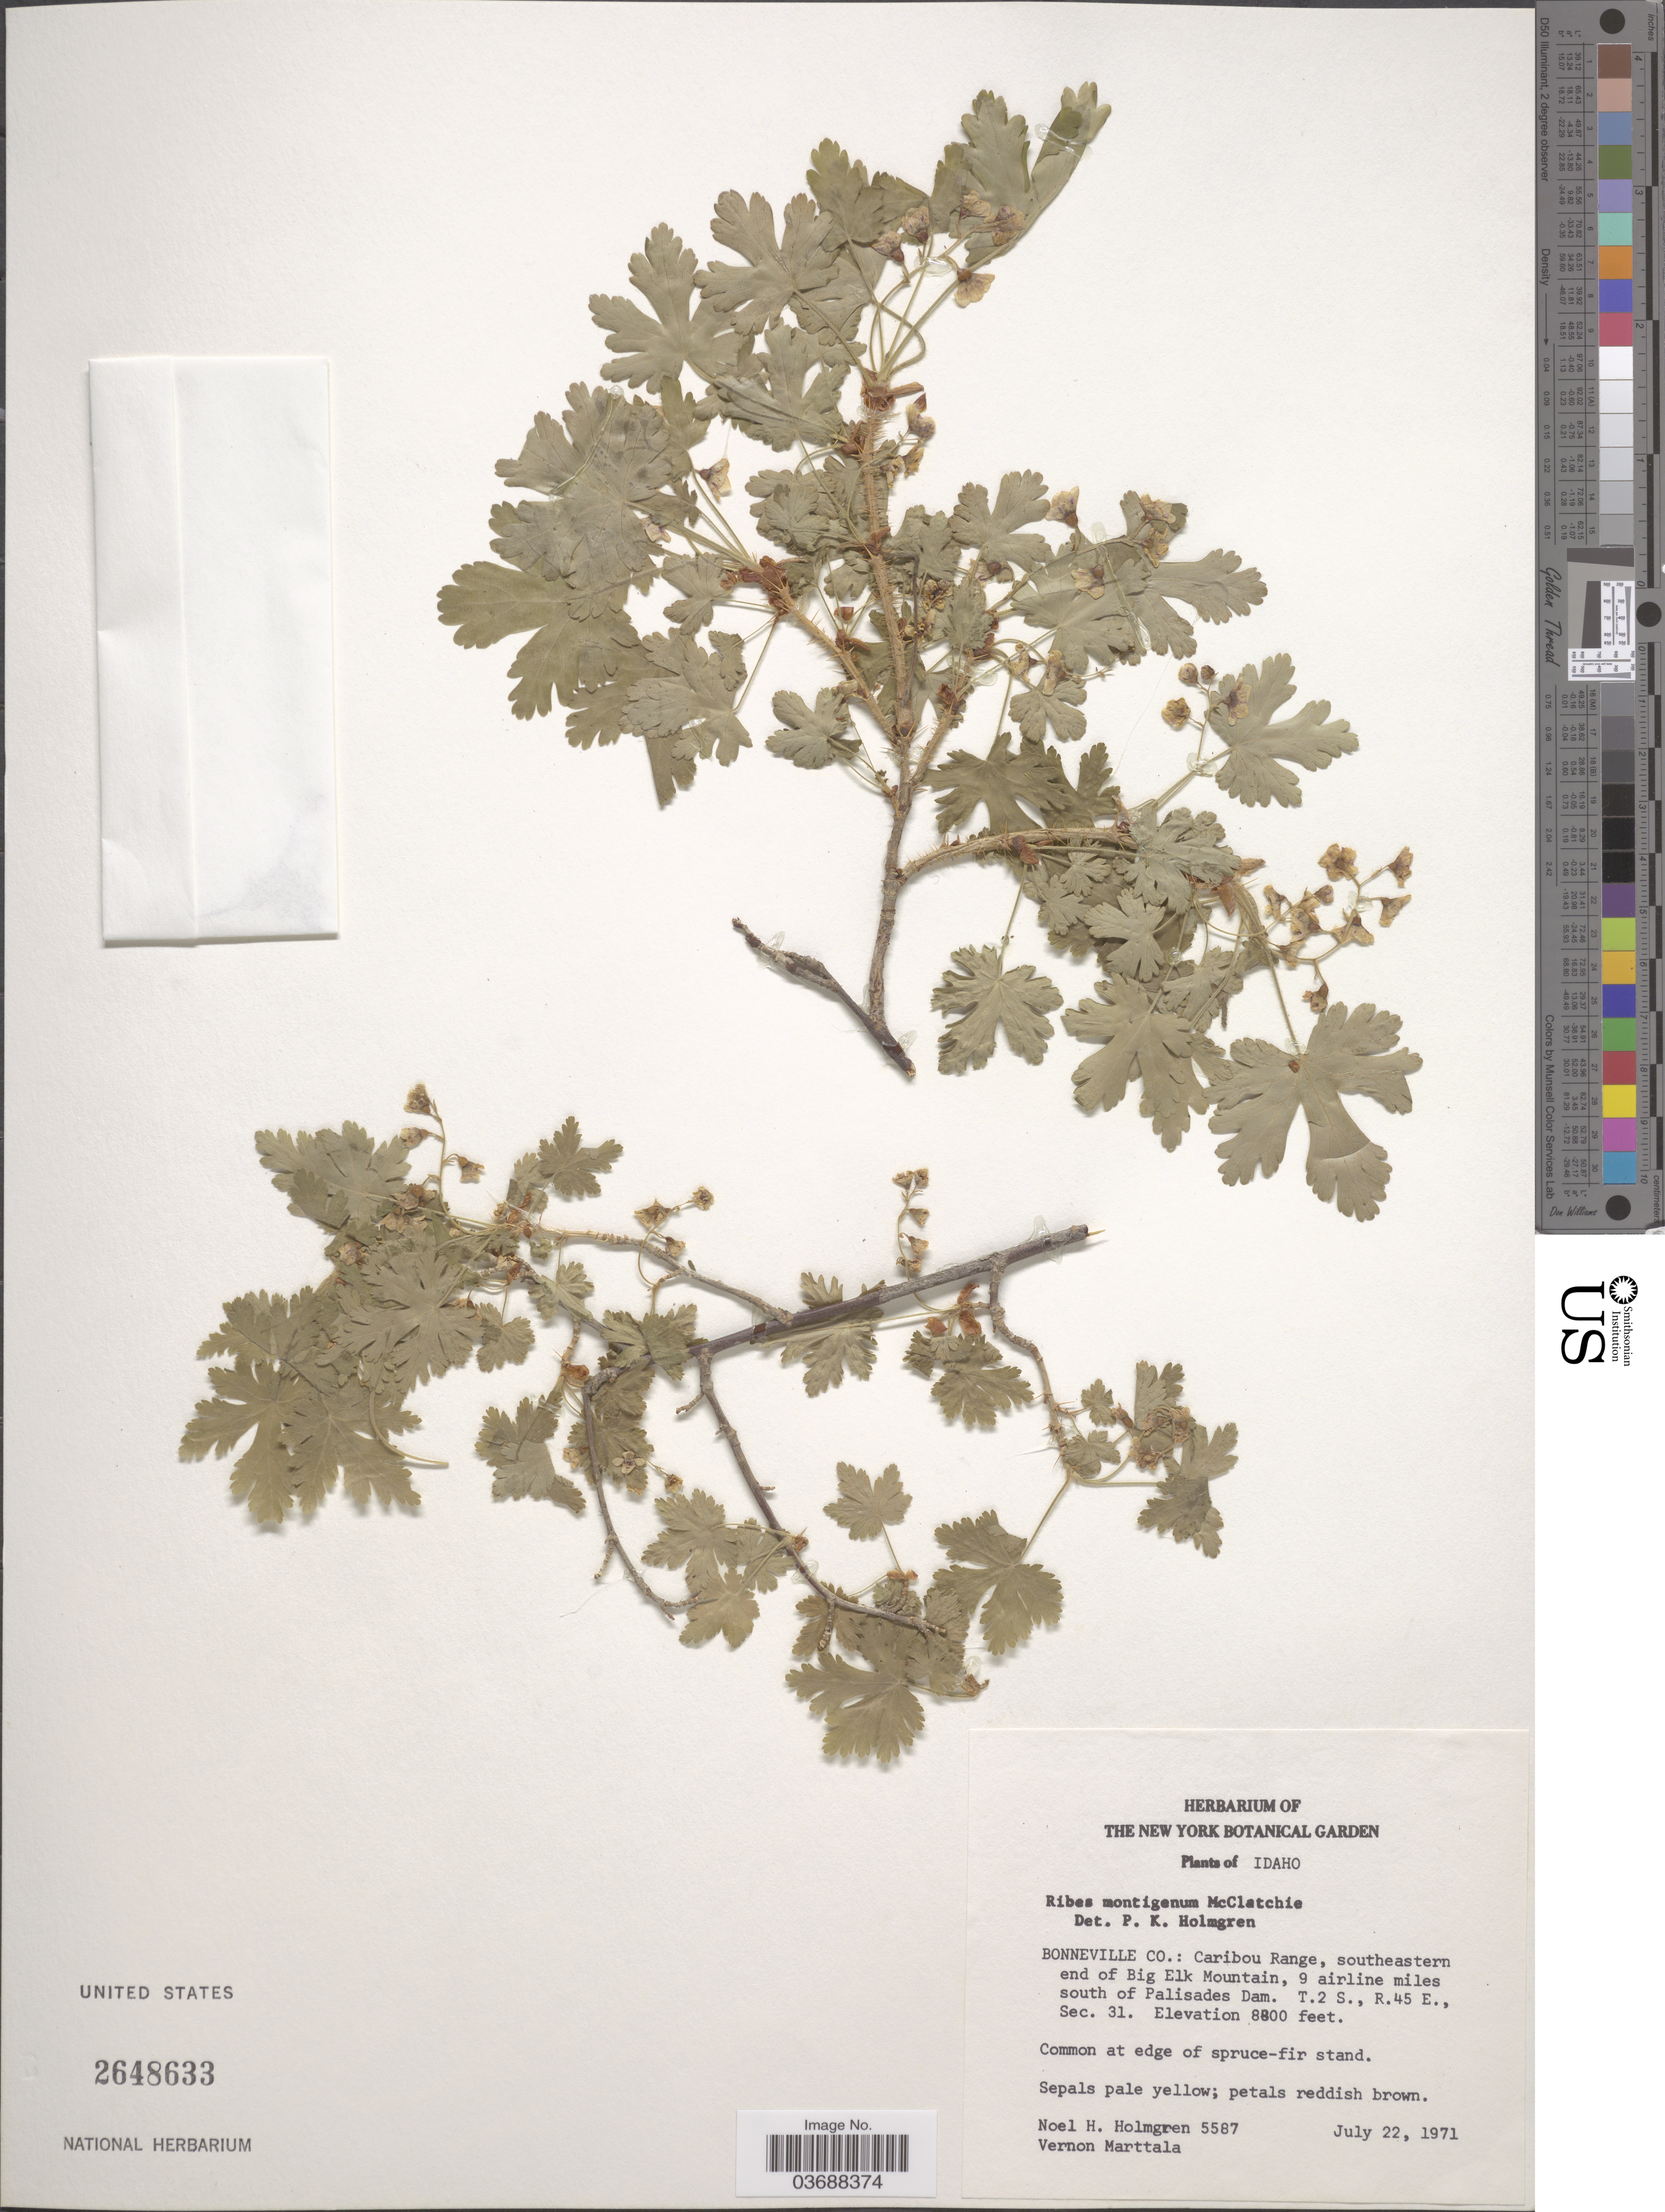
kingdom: Plantae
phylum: Tracheophyta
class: Magnoliopsida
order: Saxifragales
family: Grossulariaceae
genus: Ribes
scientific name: Ribes montigenum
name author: McClatchie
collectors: N. H. Holmgren & V. Marttala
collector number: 5587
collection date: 1971-07-22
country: United States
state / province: Idaho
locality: Bonneville Co.: Caribou Range, southeastern end of Big Elk Mountain, 9 airline miles south of Palisades Dam. T.2 S., R.45 E., Sec. 31.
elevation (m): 2682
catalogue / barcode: US 3648633